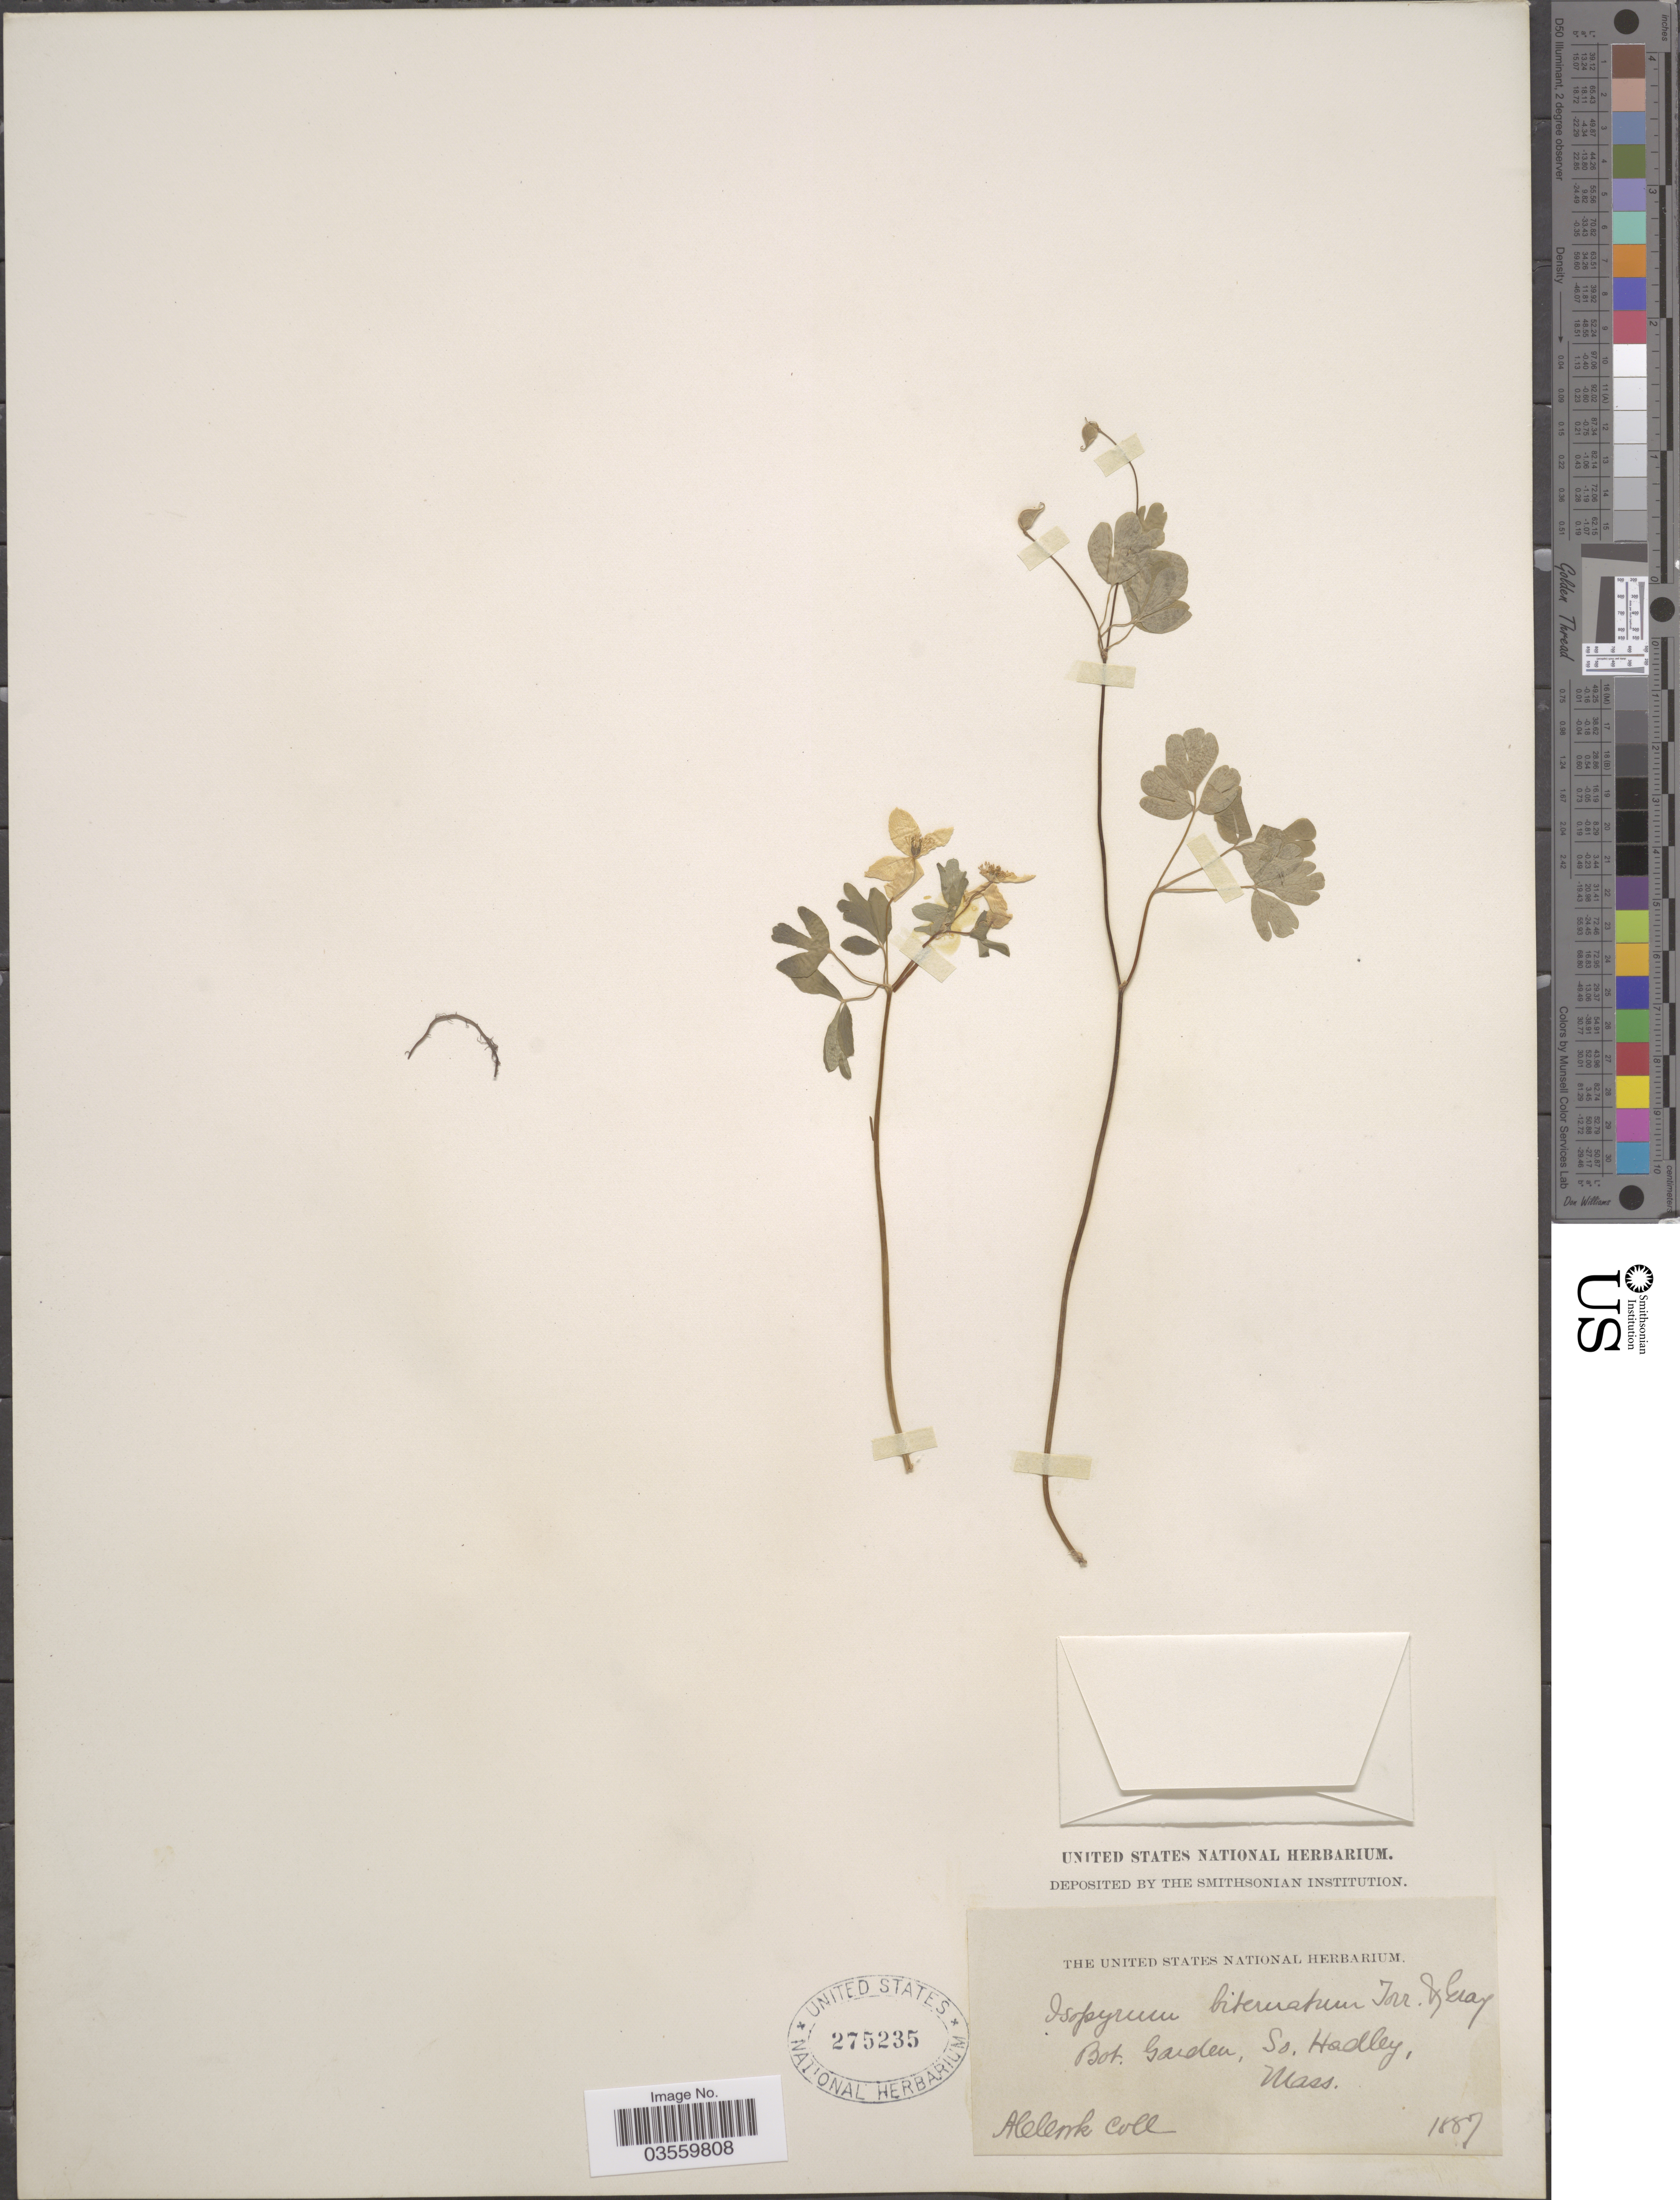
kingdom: Plantae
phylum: Tracheophyta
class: Magnoliopsida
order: Ranunculales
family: Ranunculaceae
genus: Enemion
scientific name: Enemion biternatum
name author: (Torr. & A. Gray) Raf.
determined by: Strong, Mark T., (BOT), Smithsonian Institution - National Museum of Natural History (UNITED STATES)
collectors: A. Cook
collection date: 1887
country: United States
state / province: Massachusetts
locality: Bot. Garden, So. Hadley.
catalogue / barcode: US 275235